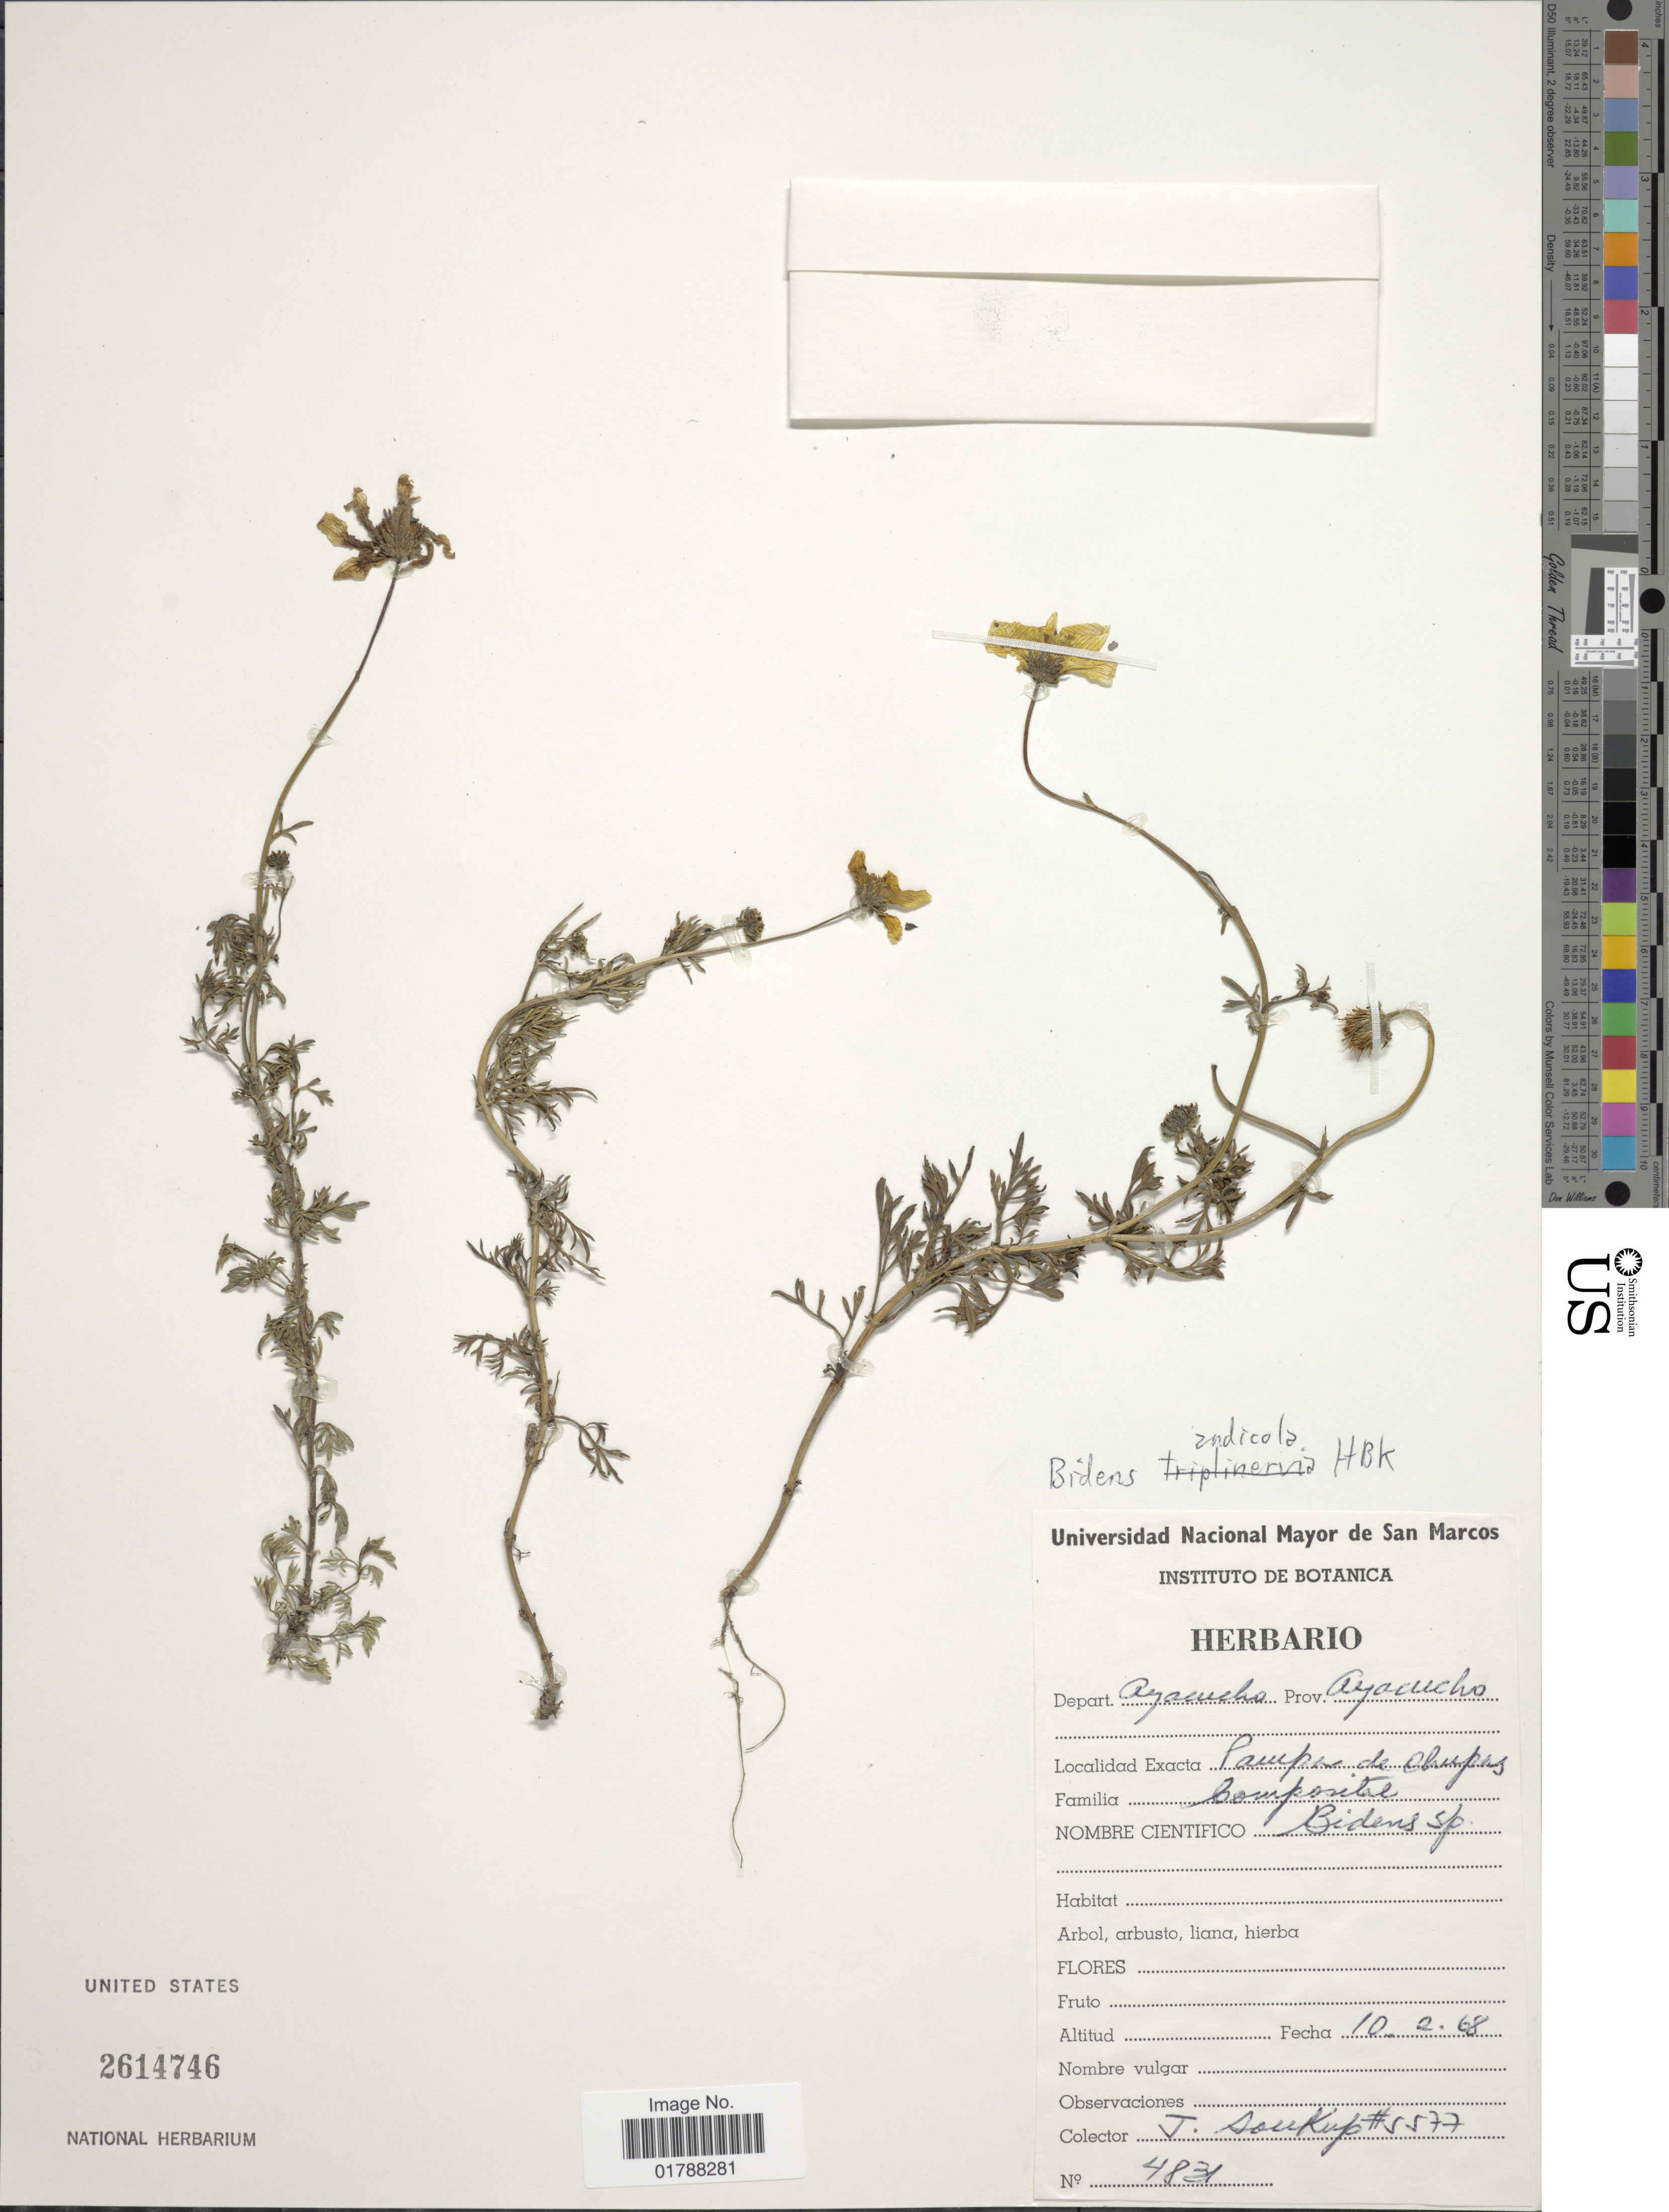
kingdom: Plantae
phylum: Tracheophyta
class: Magnoliopsida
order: Asterales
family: Asteraceae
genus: Bidens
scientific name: Bidens andicola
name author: Kunth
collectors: J. Soukup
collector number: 5577/4831*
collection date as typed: Transcribed d/m/y: 10/2/68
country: Peru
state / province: Ayacucho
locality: Prov. Ayacucho. Pampe de Chupas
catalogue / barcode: US 2614746